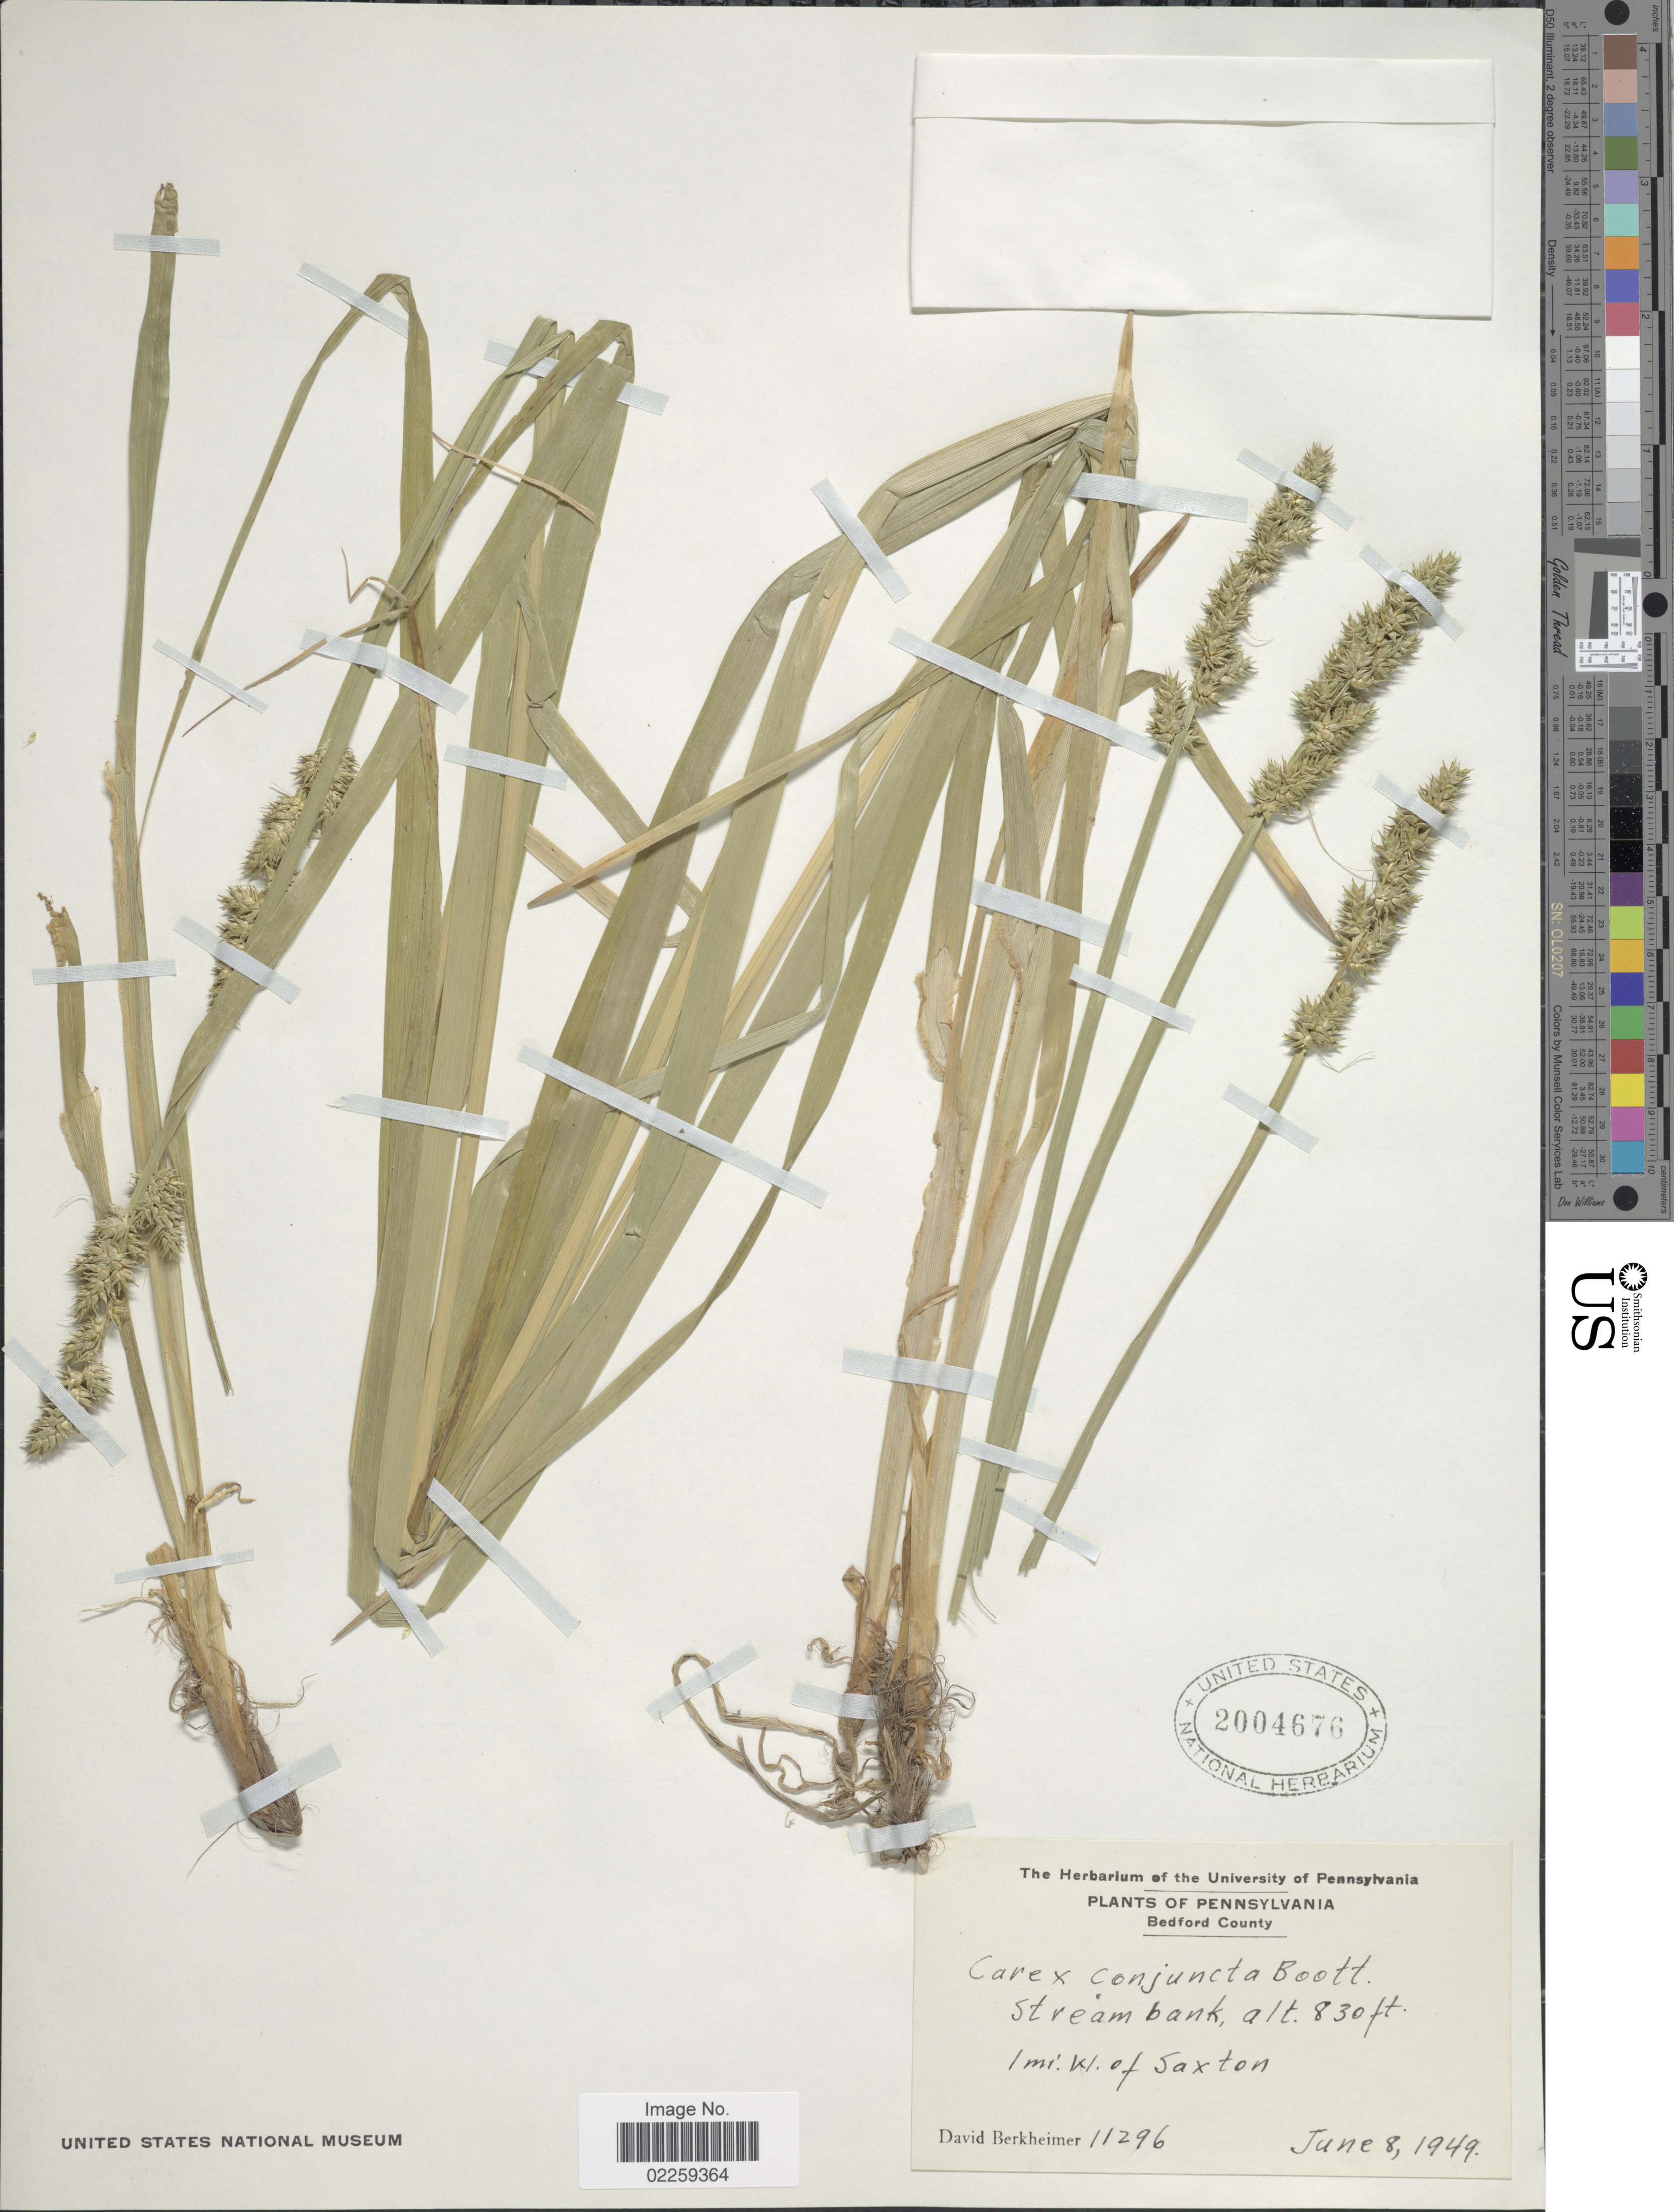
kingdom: Plantae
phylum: Tracheophyta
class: Liliopsida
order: Poales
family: Cyperaceae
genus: Carex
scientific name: Carex conjuncta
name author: Boott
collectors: D. Berkheimer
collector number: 11296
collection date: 1949-06-08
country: United States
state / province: Pennsylvania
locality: Bedford County, 1 mi. W of Saxton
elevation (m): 253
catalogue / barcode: US 2004676